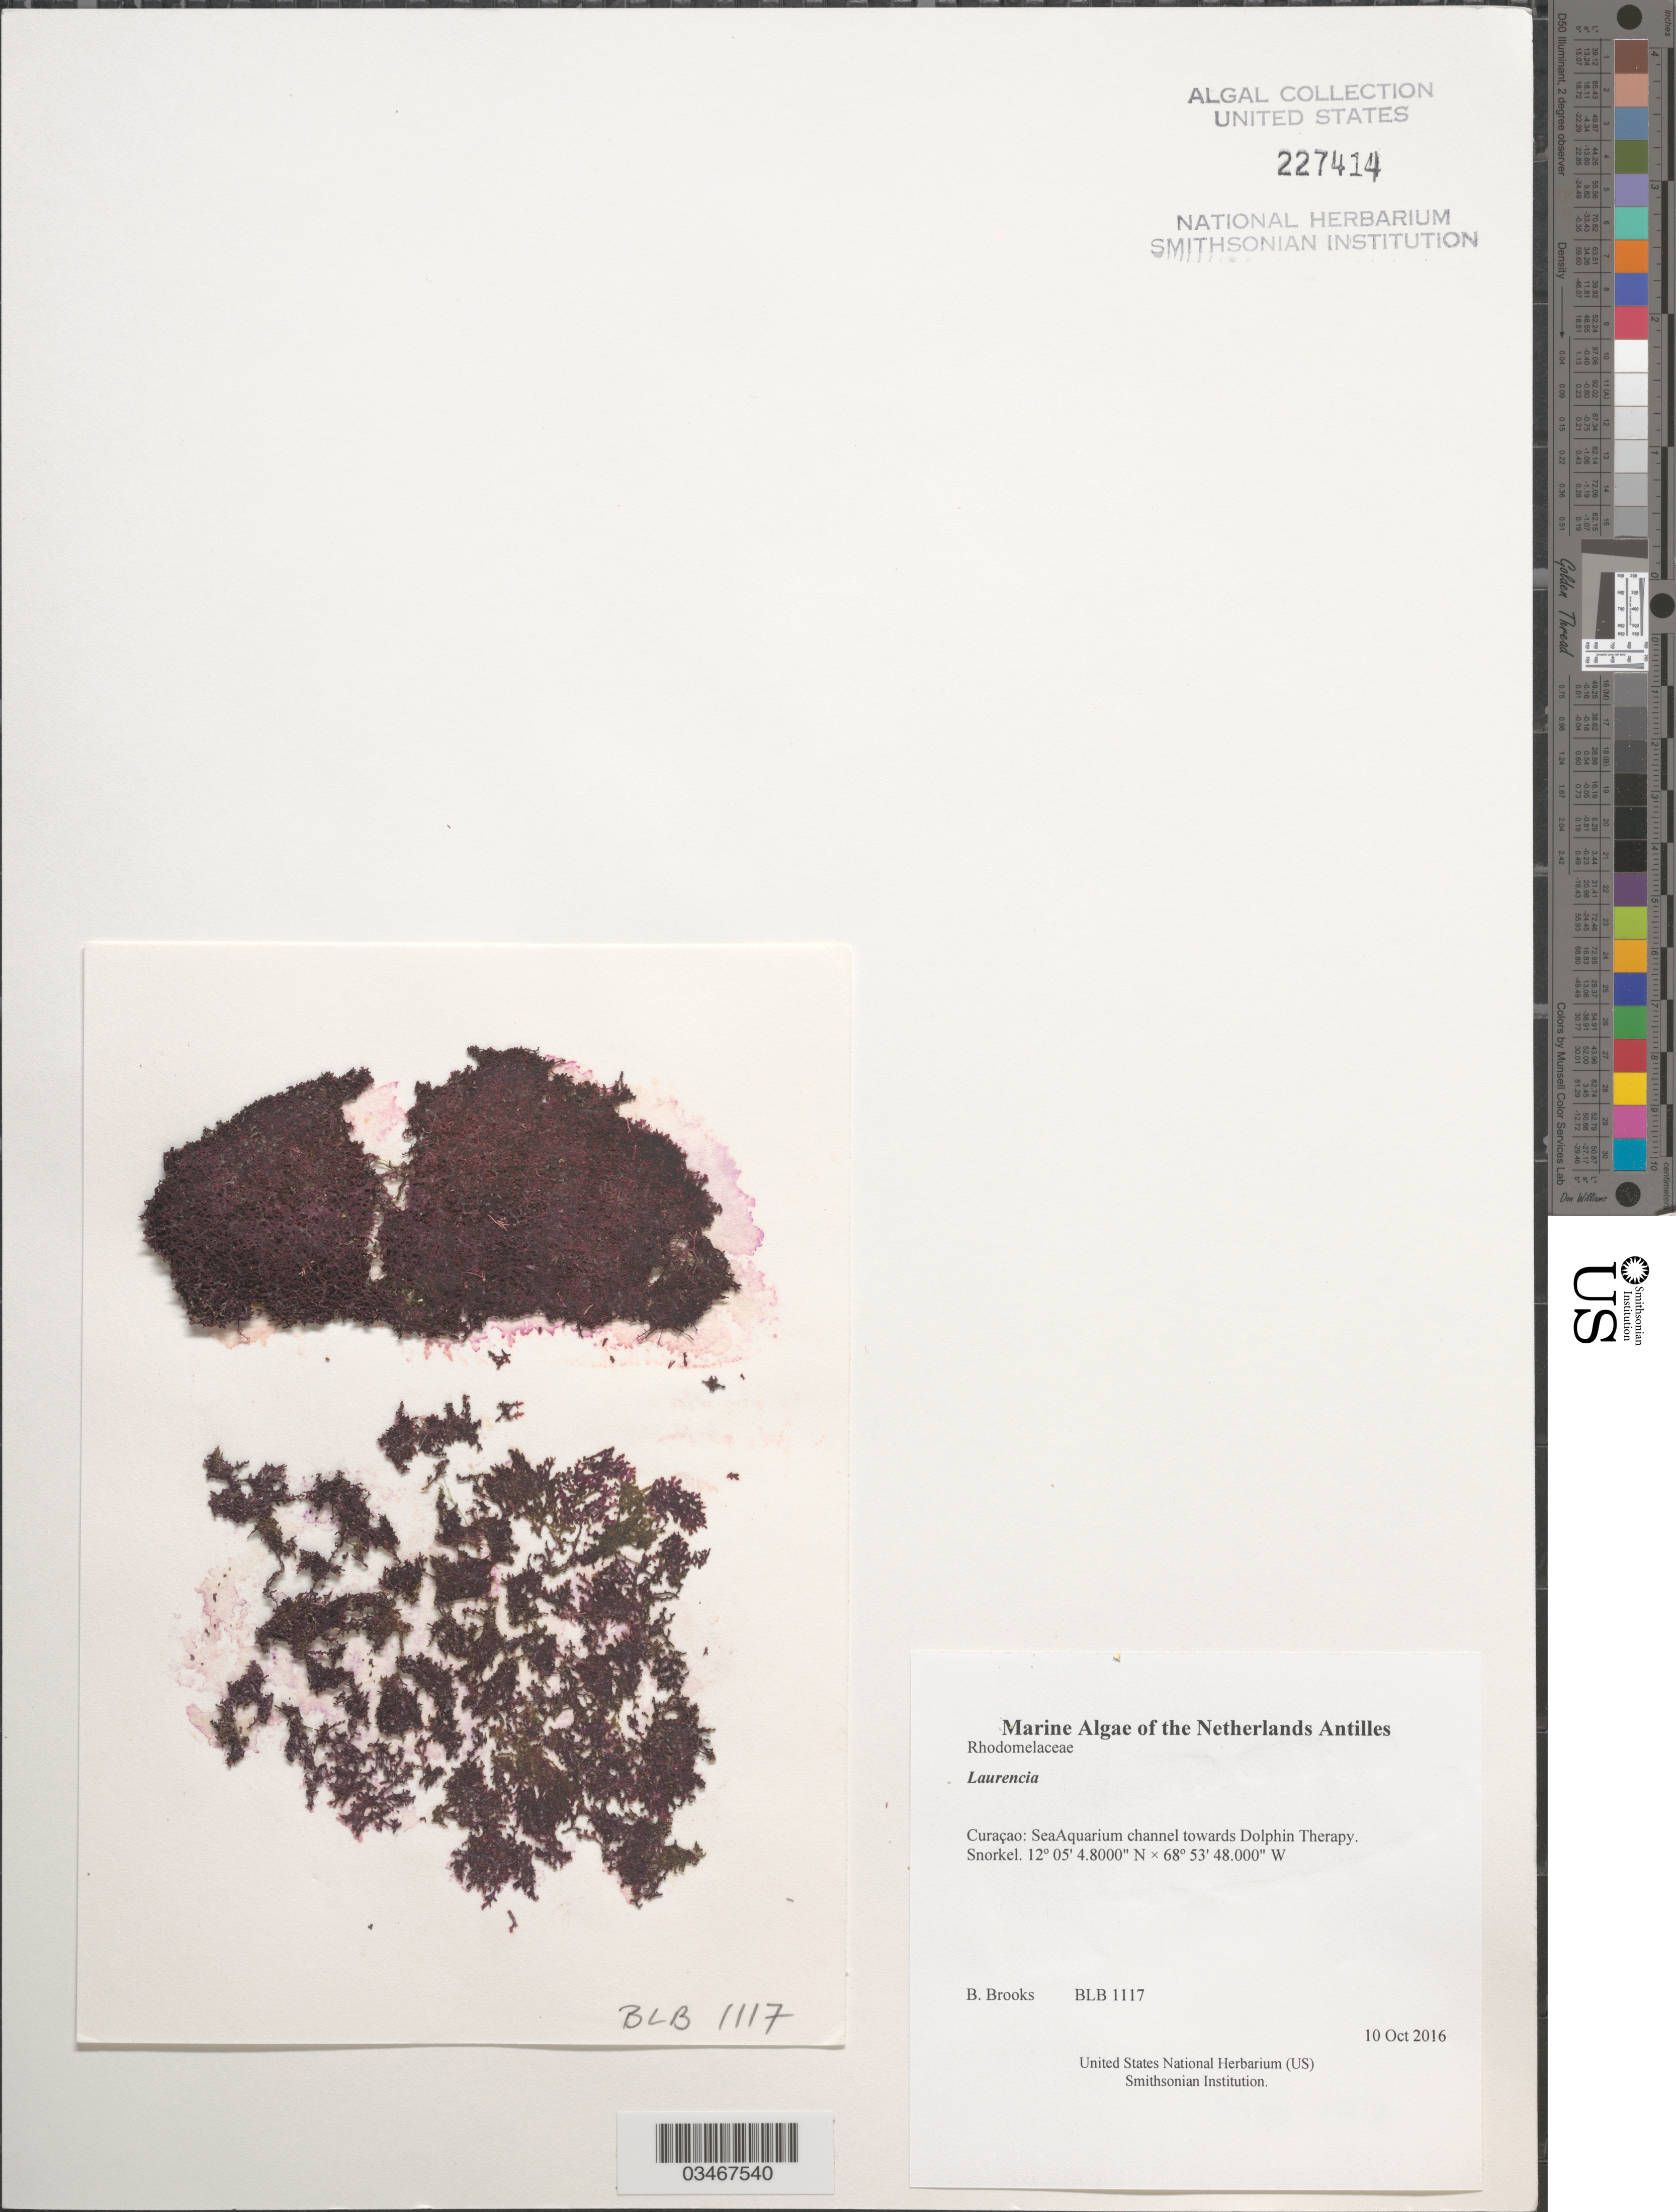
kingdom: Plantae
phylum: Rhodophyta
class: Florideophyceae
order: Ceramiales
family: Rhodomelaceae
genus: Laurencia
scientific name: Laurencia sp.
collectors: B. Brooks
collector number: BLB 1117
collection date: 2016-10-10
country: Curaçao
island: Curaçao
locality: SeaAquarium channel towards Dolphin Therapy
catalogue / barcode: US 227414